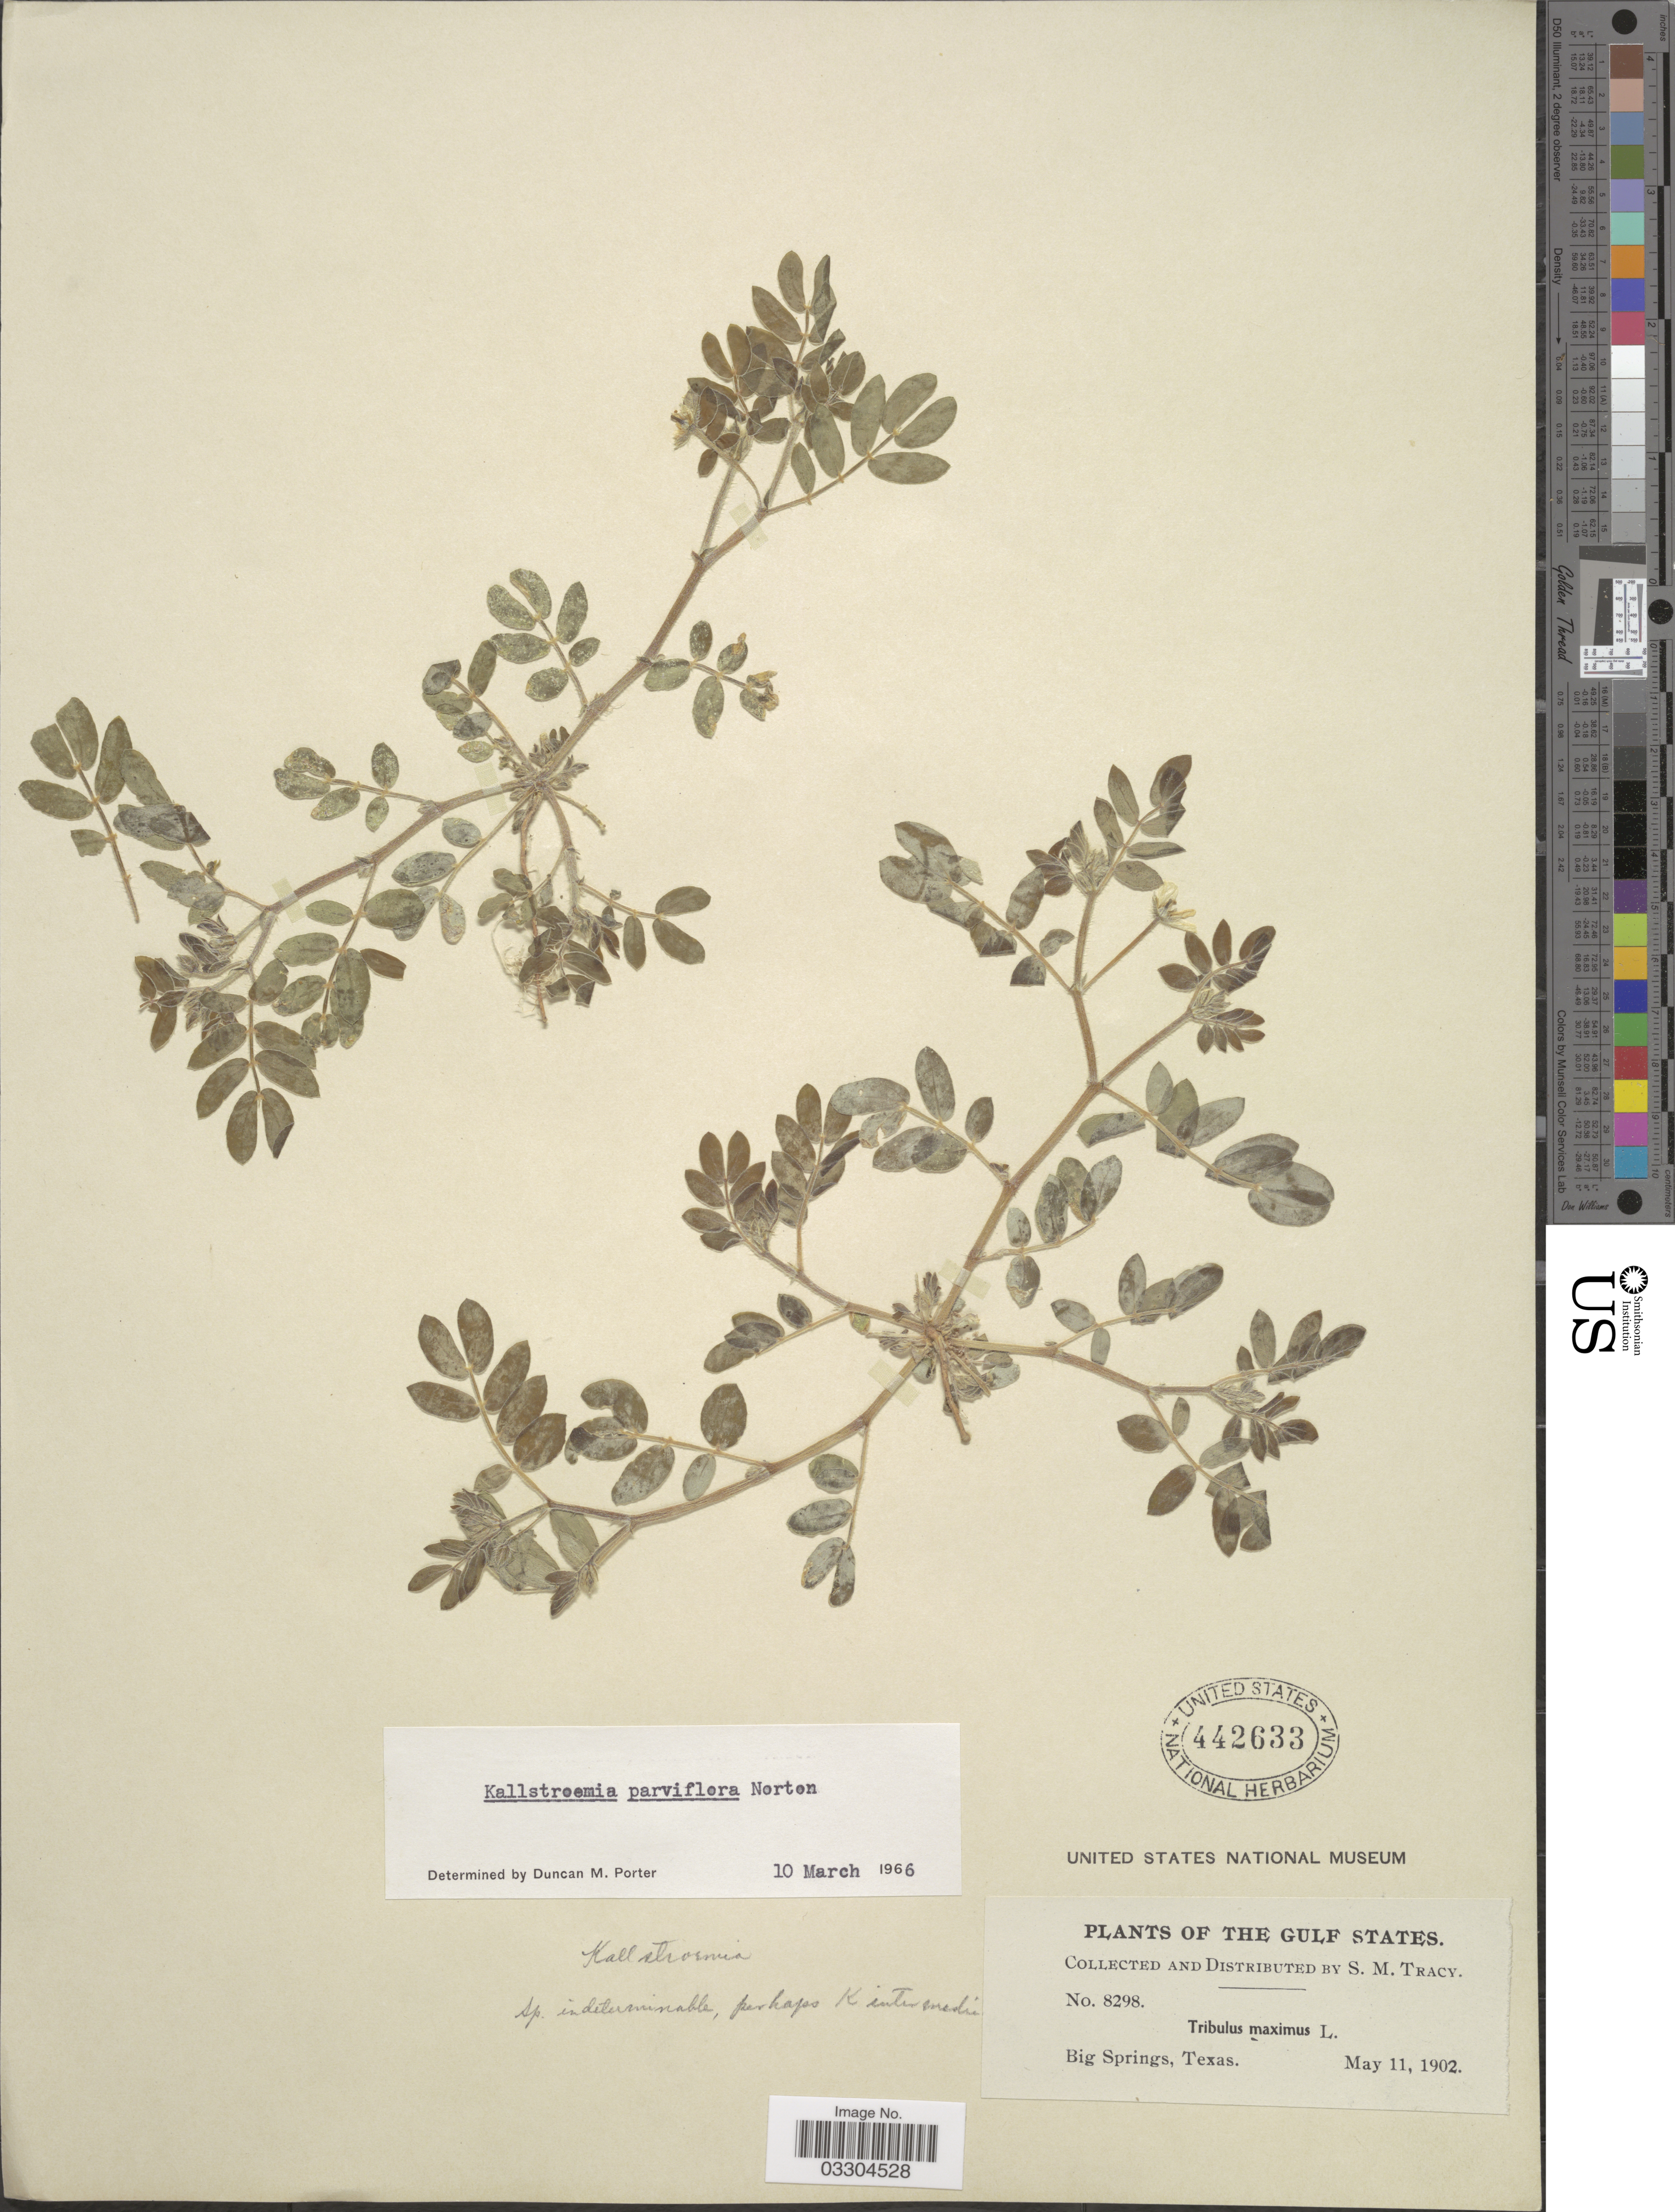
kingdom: Plantae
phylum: Tracheophyta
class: Magnoliopsida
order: Zygophyllales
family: Zygophyllaceae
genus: Kallstroemia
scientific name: Kallstroemia parviflora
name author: Norton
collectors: S. M. Tracy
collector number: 8298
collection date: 1902-05-11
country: United States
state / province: Texas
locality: The Gulf States. Big Springs.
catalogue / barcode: US 442633